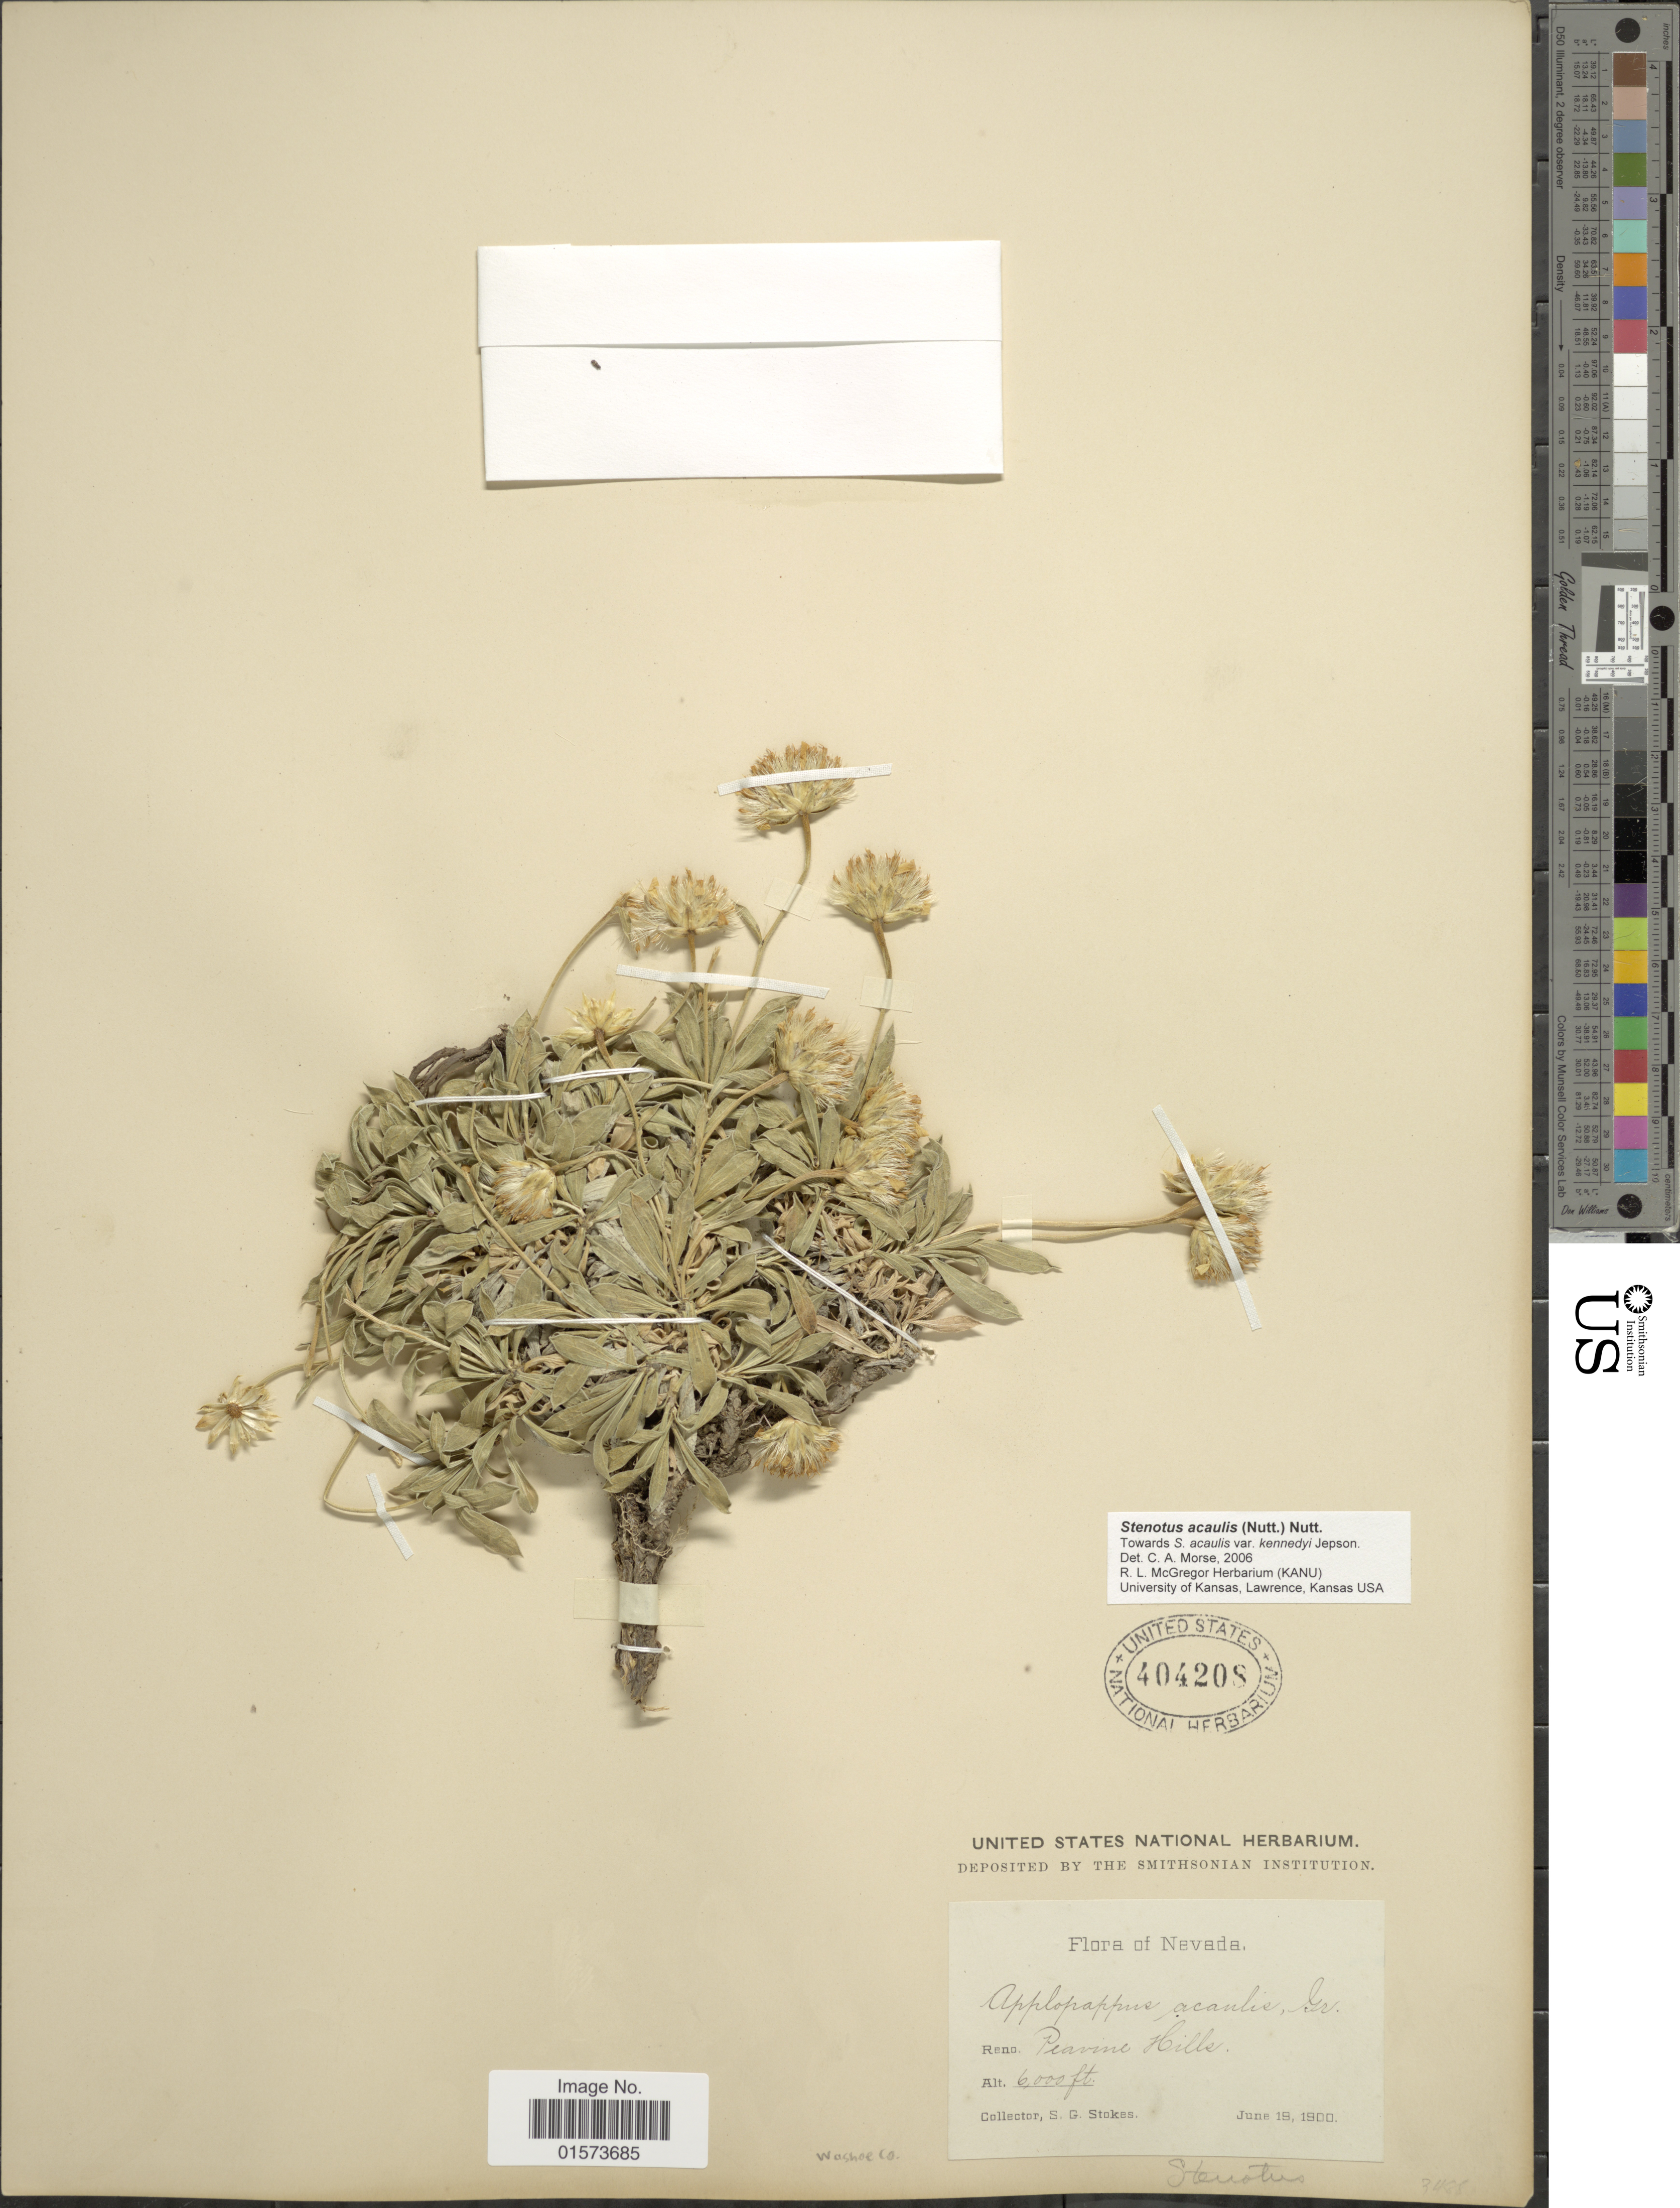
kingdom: Plantae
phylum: Tracheophyta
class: Magnoliopsida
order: Asterales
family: Asteraceae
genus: Stenotus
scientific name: Stenotus acaulis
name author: (Nutt.) Nutt.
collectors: S. G. Stokes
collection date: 1900-06-19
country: United States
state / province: Nevada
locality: Reno Peavine Hills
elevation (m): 1829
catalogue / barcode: US 404208